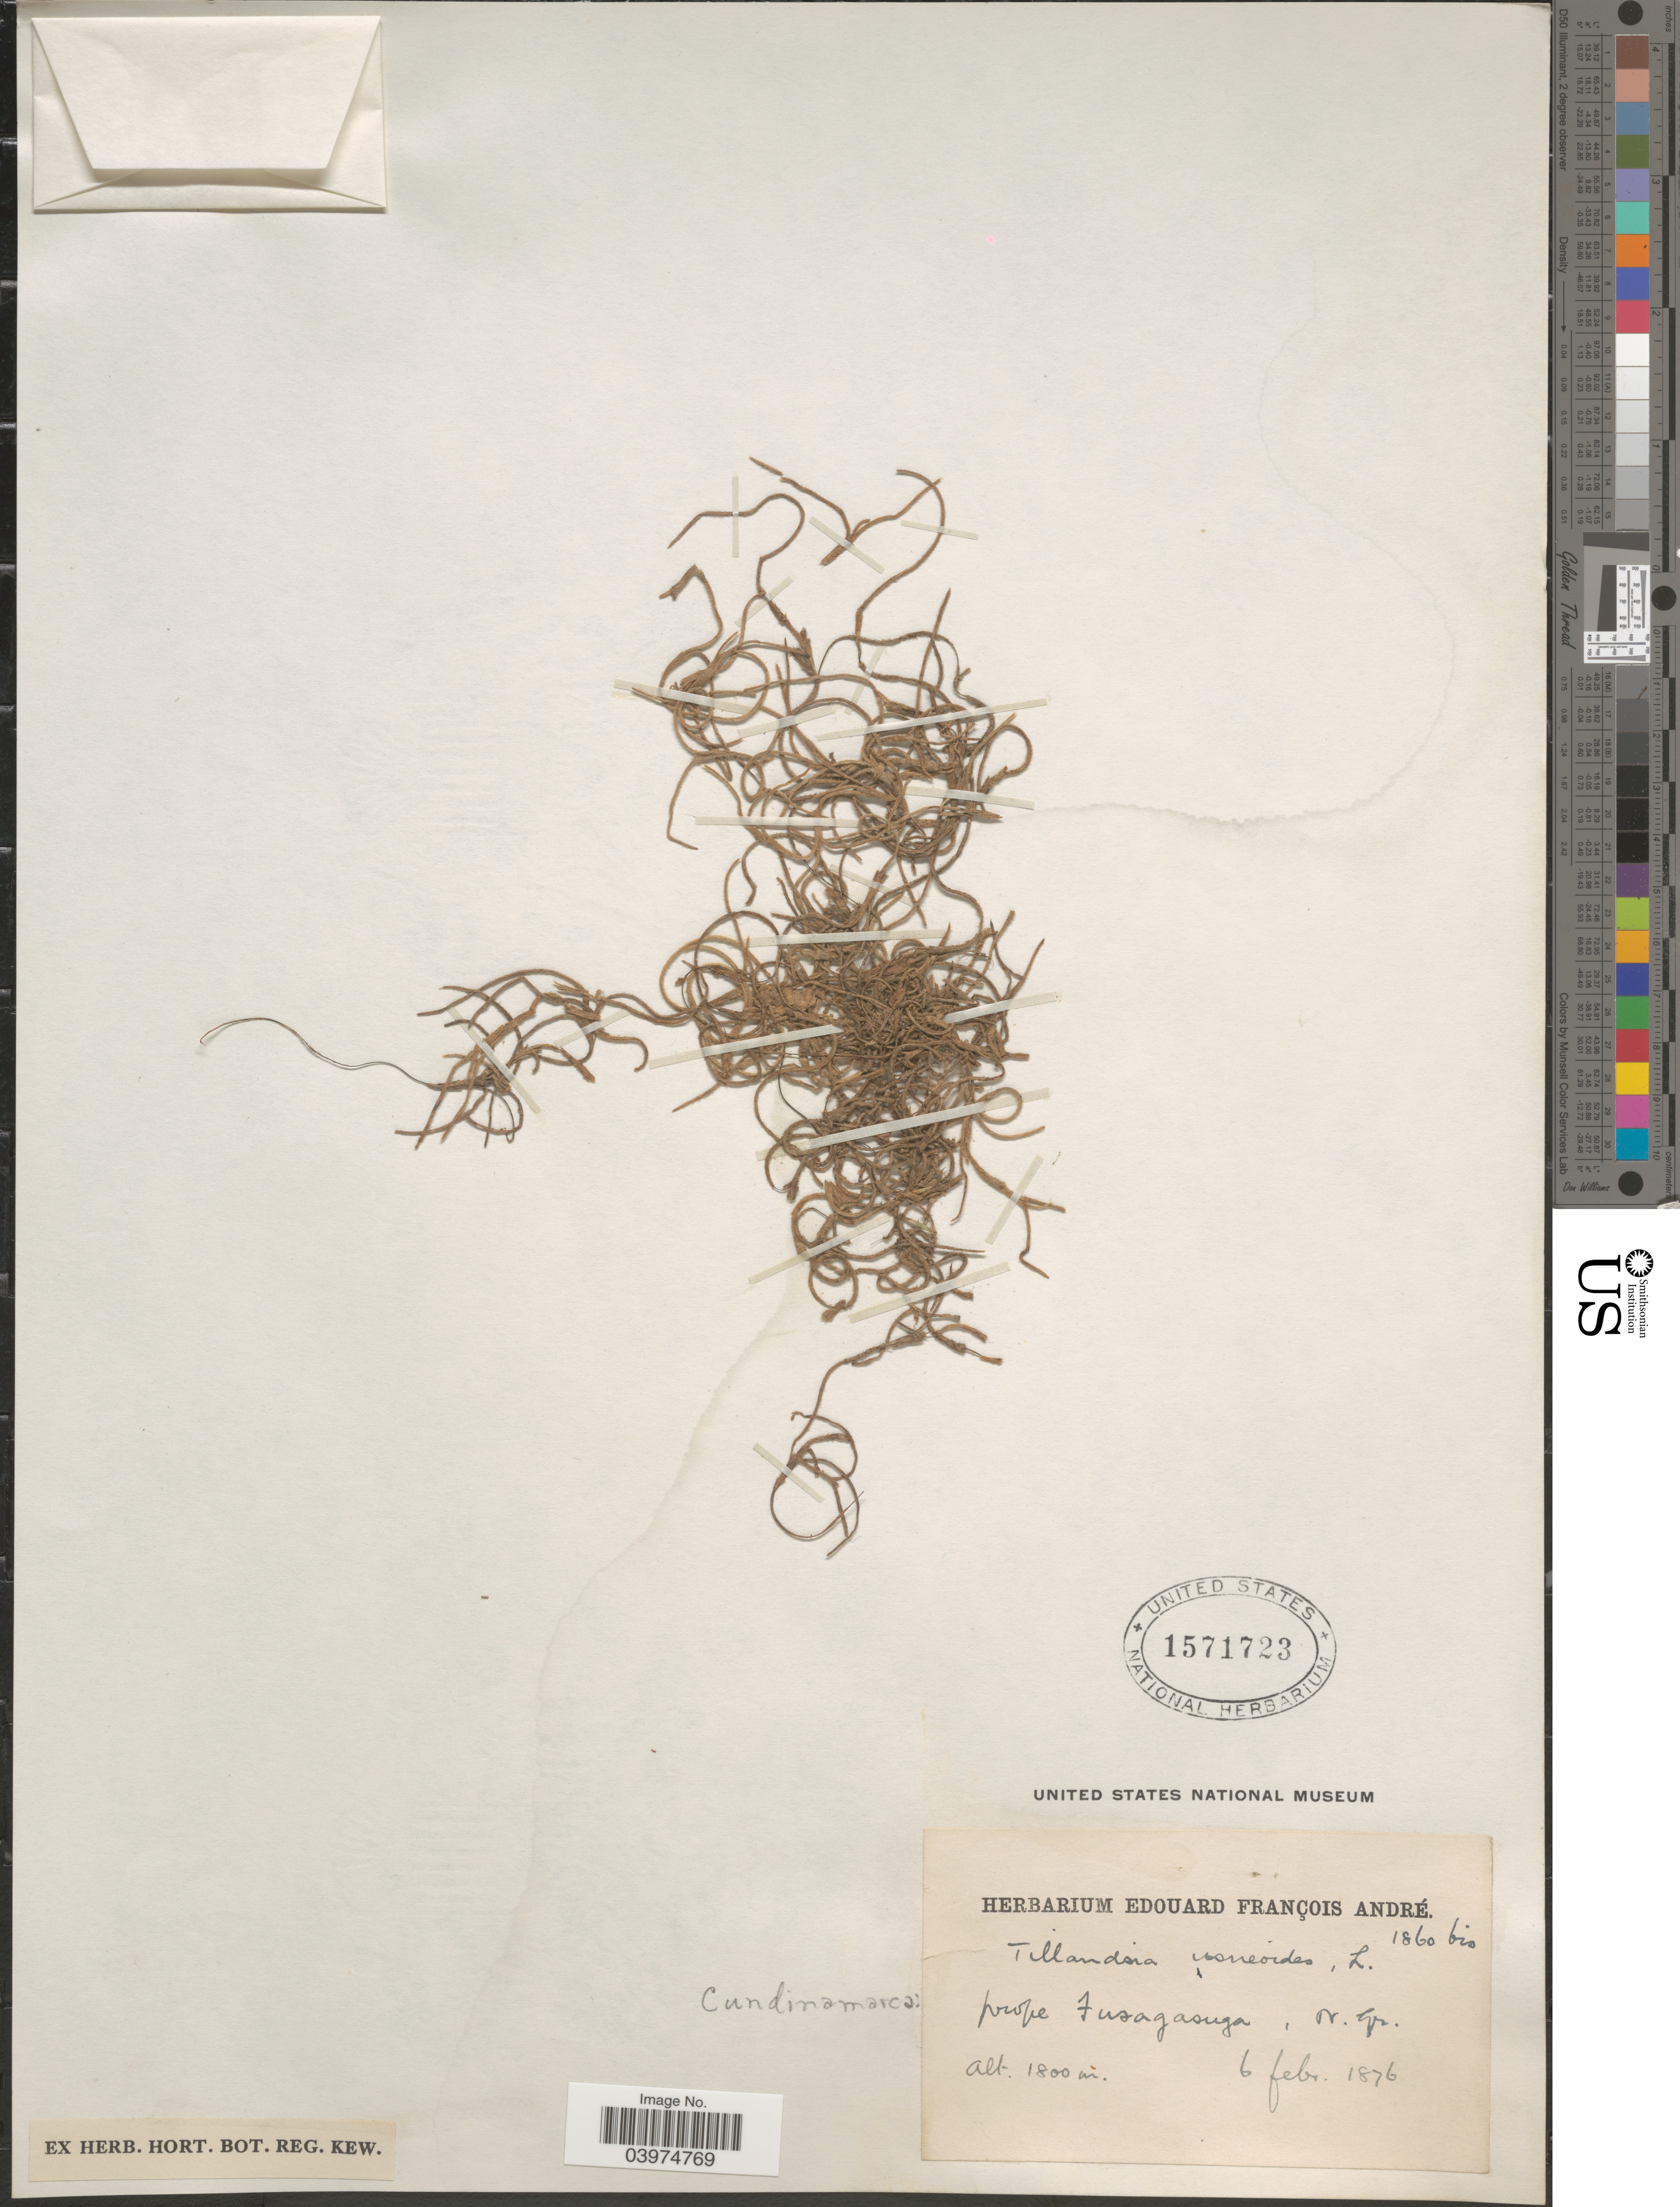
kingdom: Plantae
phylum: Tracheophyta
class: Liliopsida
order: Poales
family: Bromeliaceae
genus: Tillandsia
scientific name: Tillandsia usneoides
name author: (L.) L.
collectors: É. F. André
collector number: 1860bis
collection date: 1876-02-06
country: Colombia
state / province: Cundinamarca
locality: Prope Fusagasuga.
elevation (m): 1800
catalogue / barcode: US 1571723